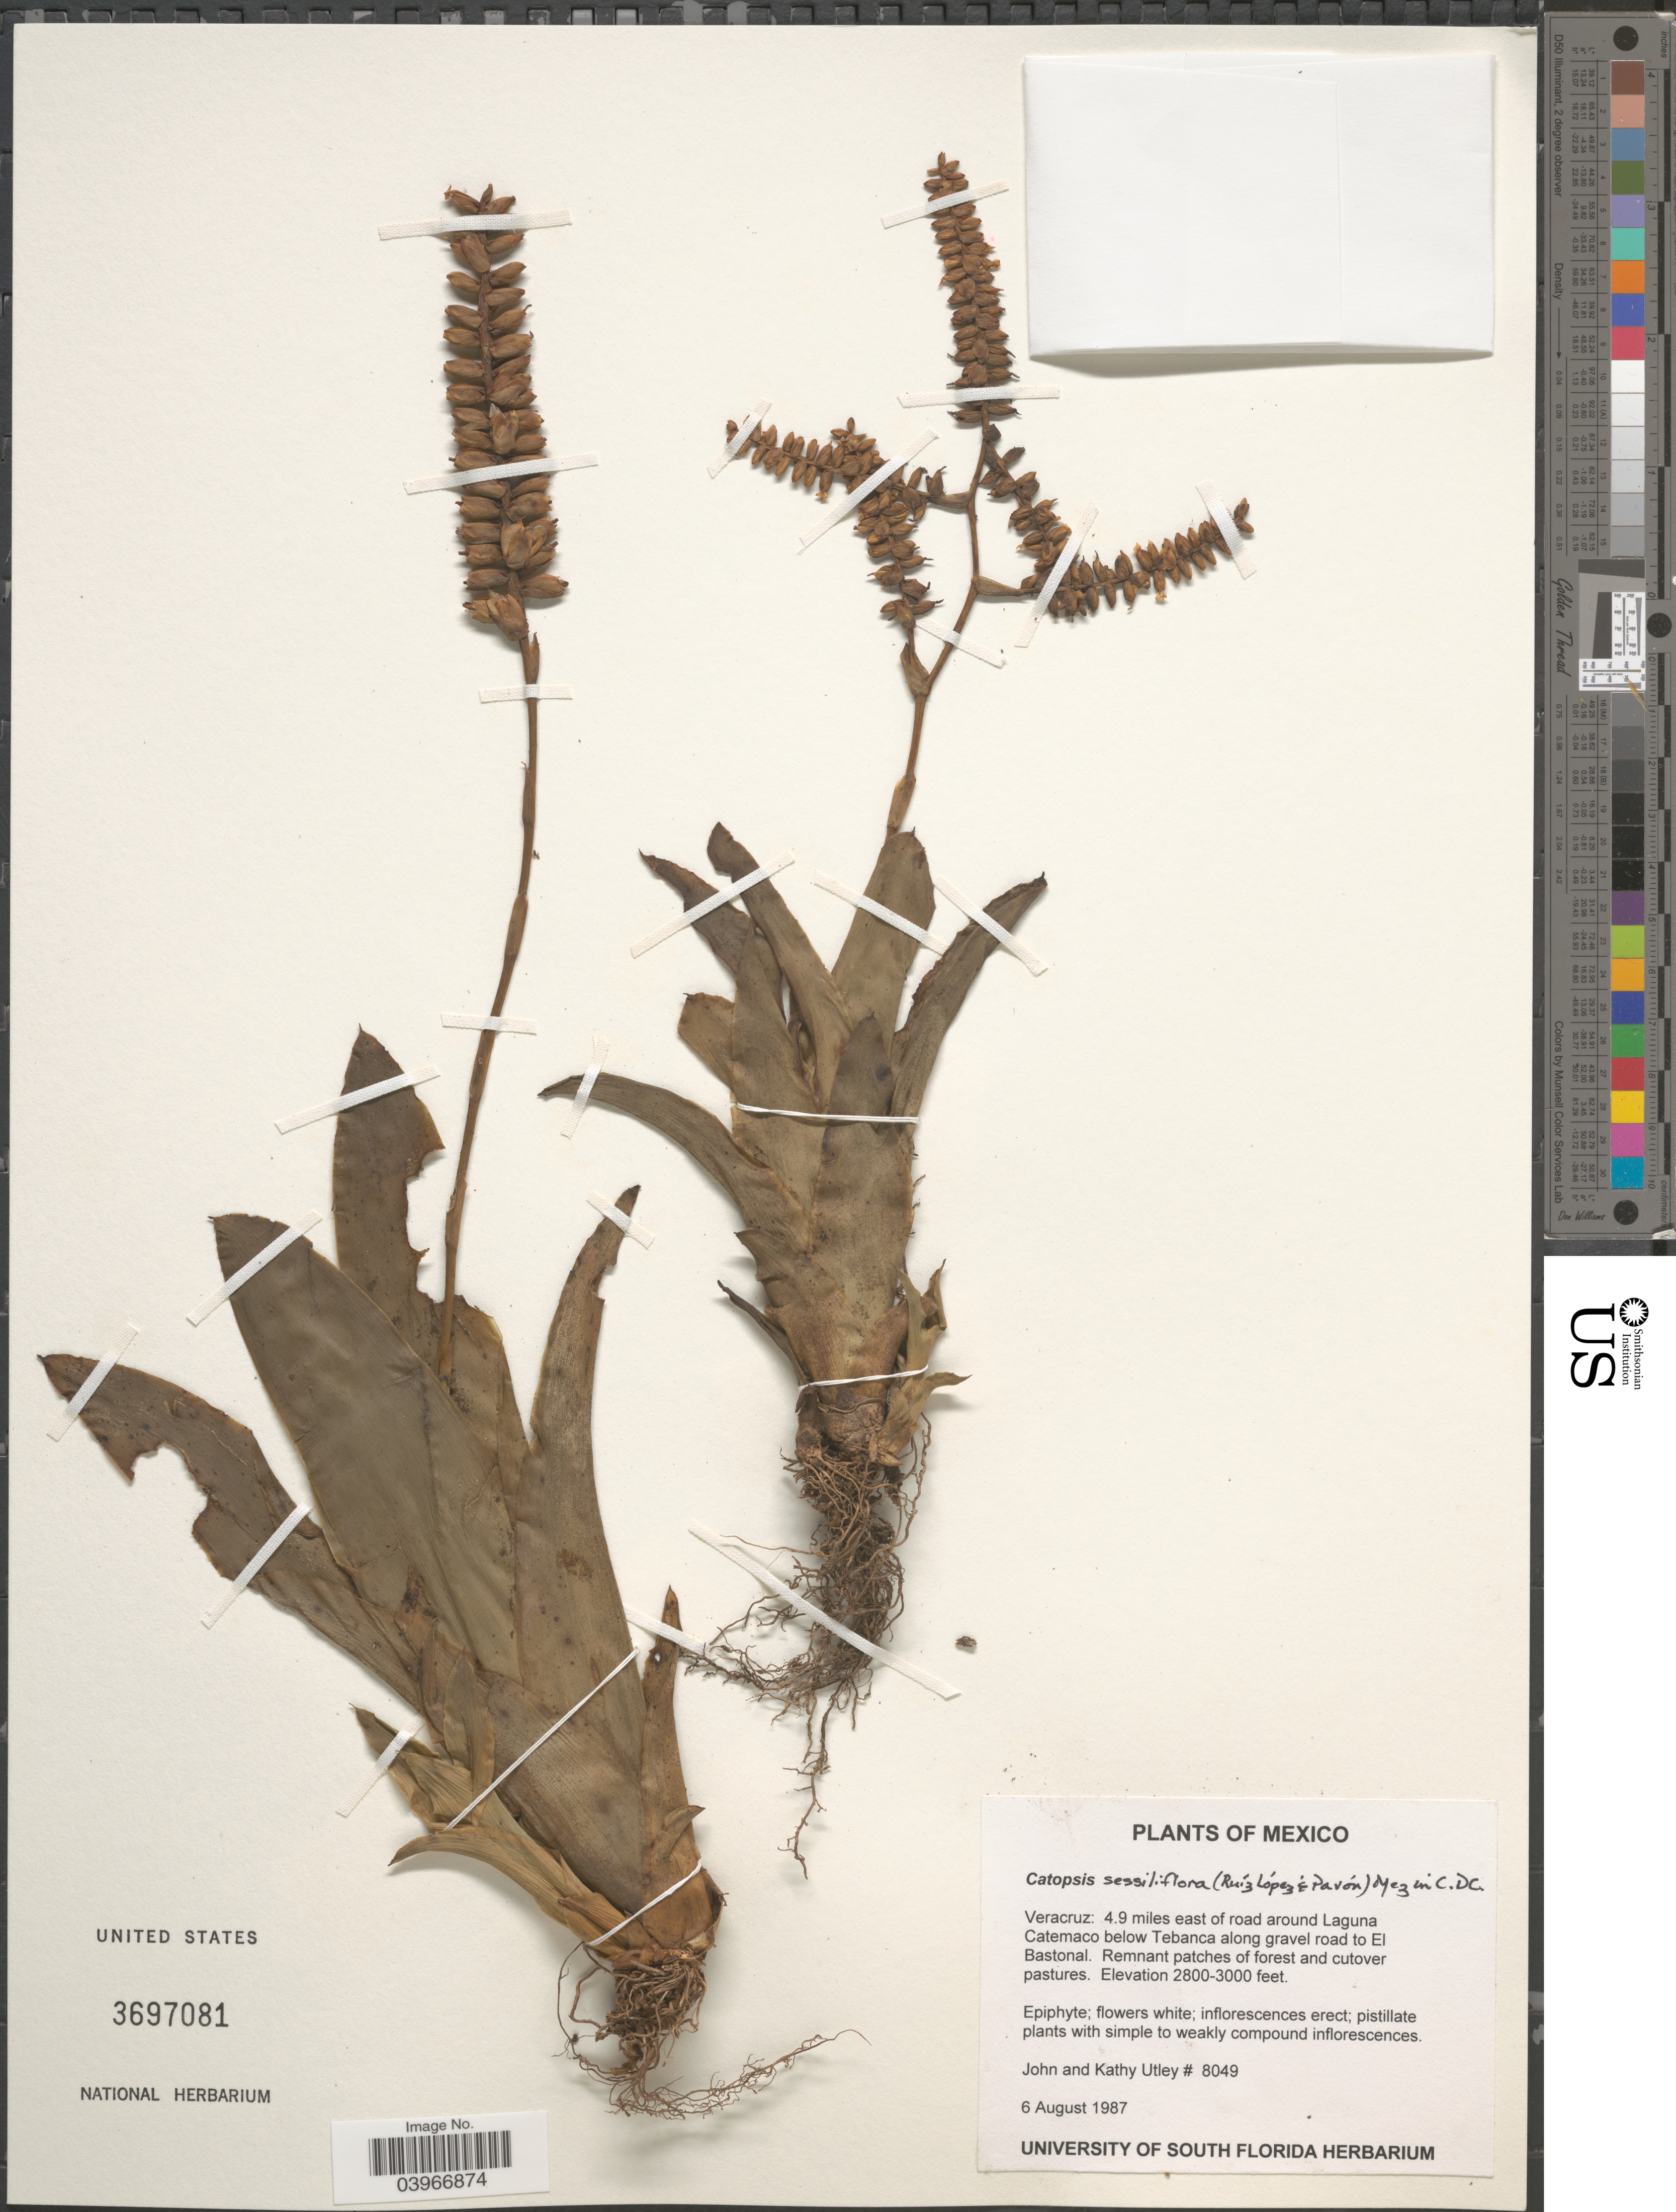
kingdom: Plantae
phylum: Tracheophyta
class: Liliopsida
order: Poales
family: Bromeliaceae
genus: Catopsis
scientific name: Catopsis sessiliflora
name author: (Ruiz & Pav.) Mez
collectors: J. F. Utley & K. Burt-Utley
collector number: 8049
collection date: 1987-08-06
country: Mexico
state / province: Veracruz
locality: Veracruz: 4.9 miles east of road around Laguna Catemaco below Tebanca along gravel road to El Bastonal.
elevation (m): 853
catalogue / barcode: US 3697081